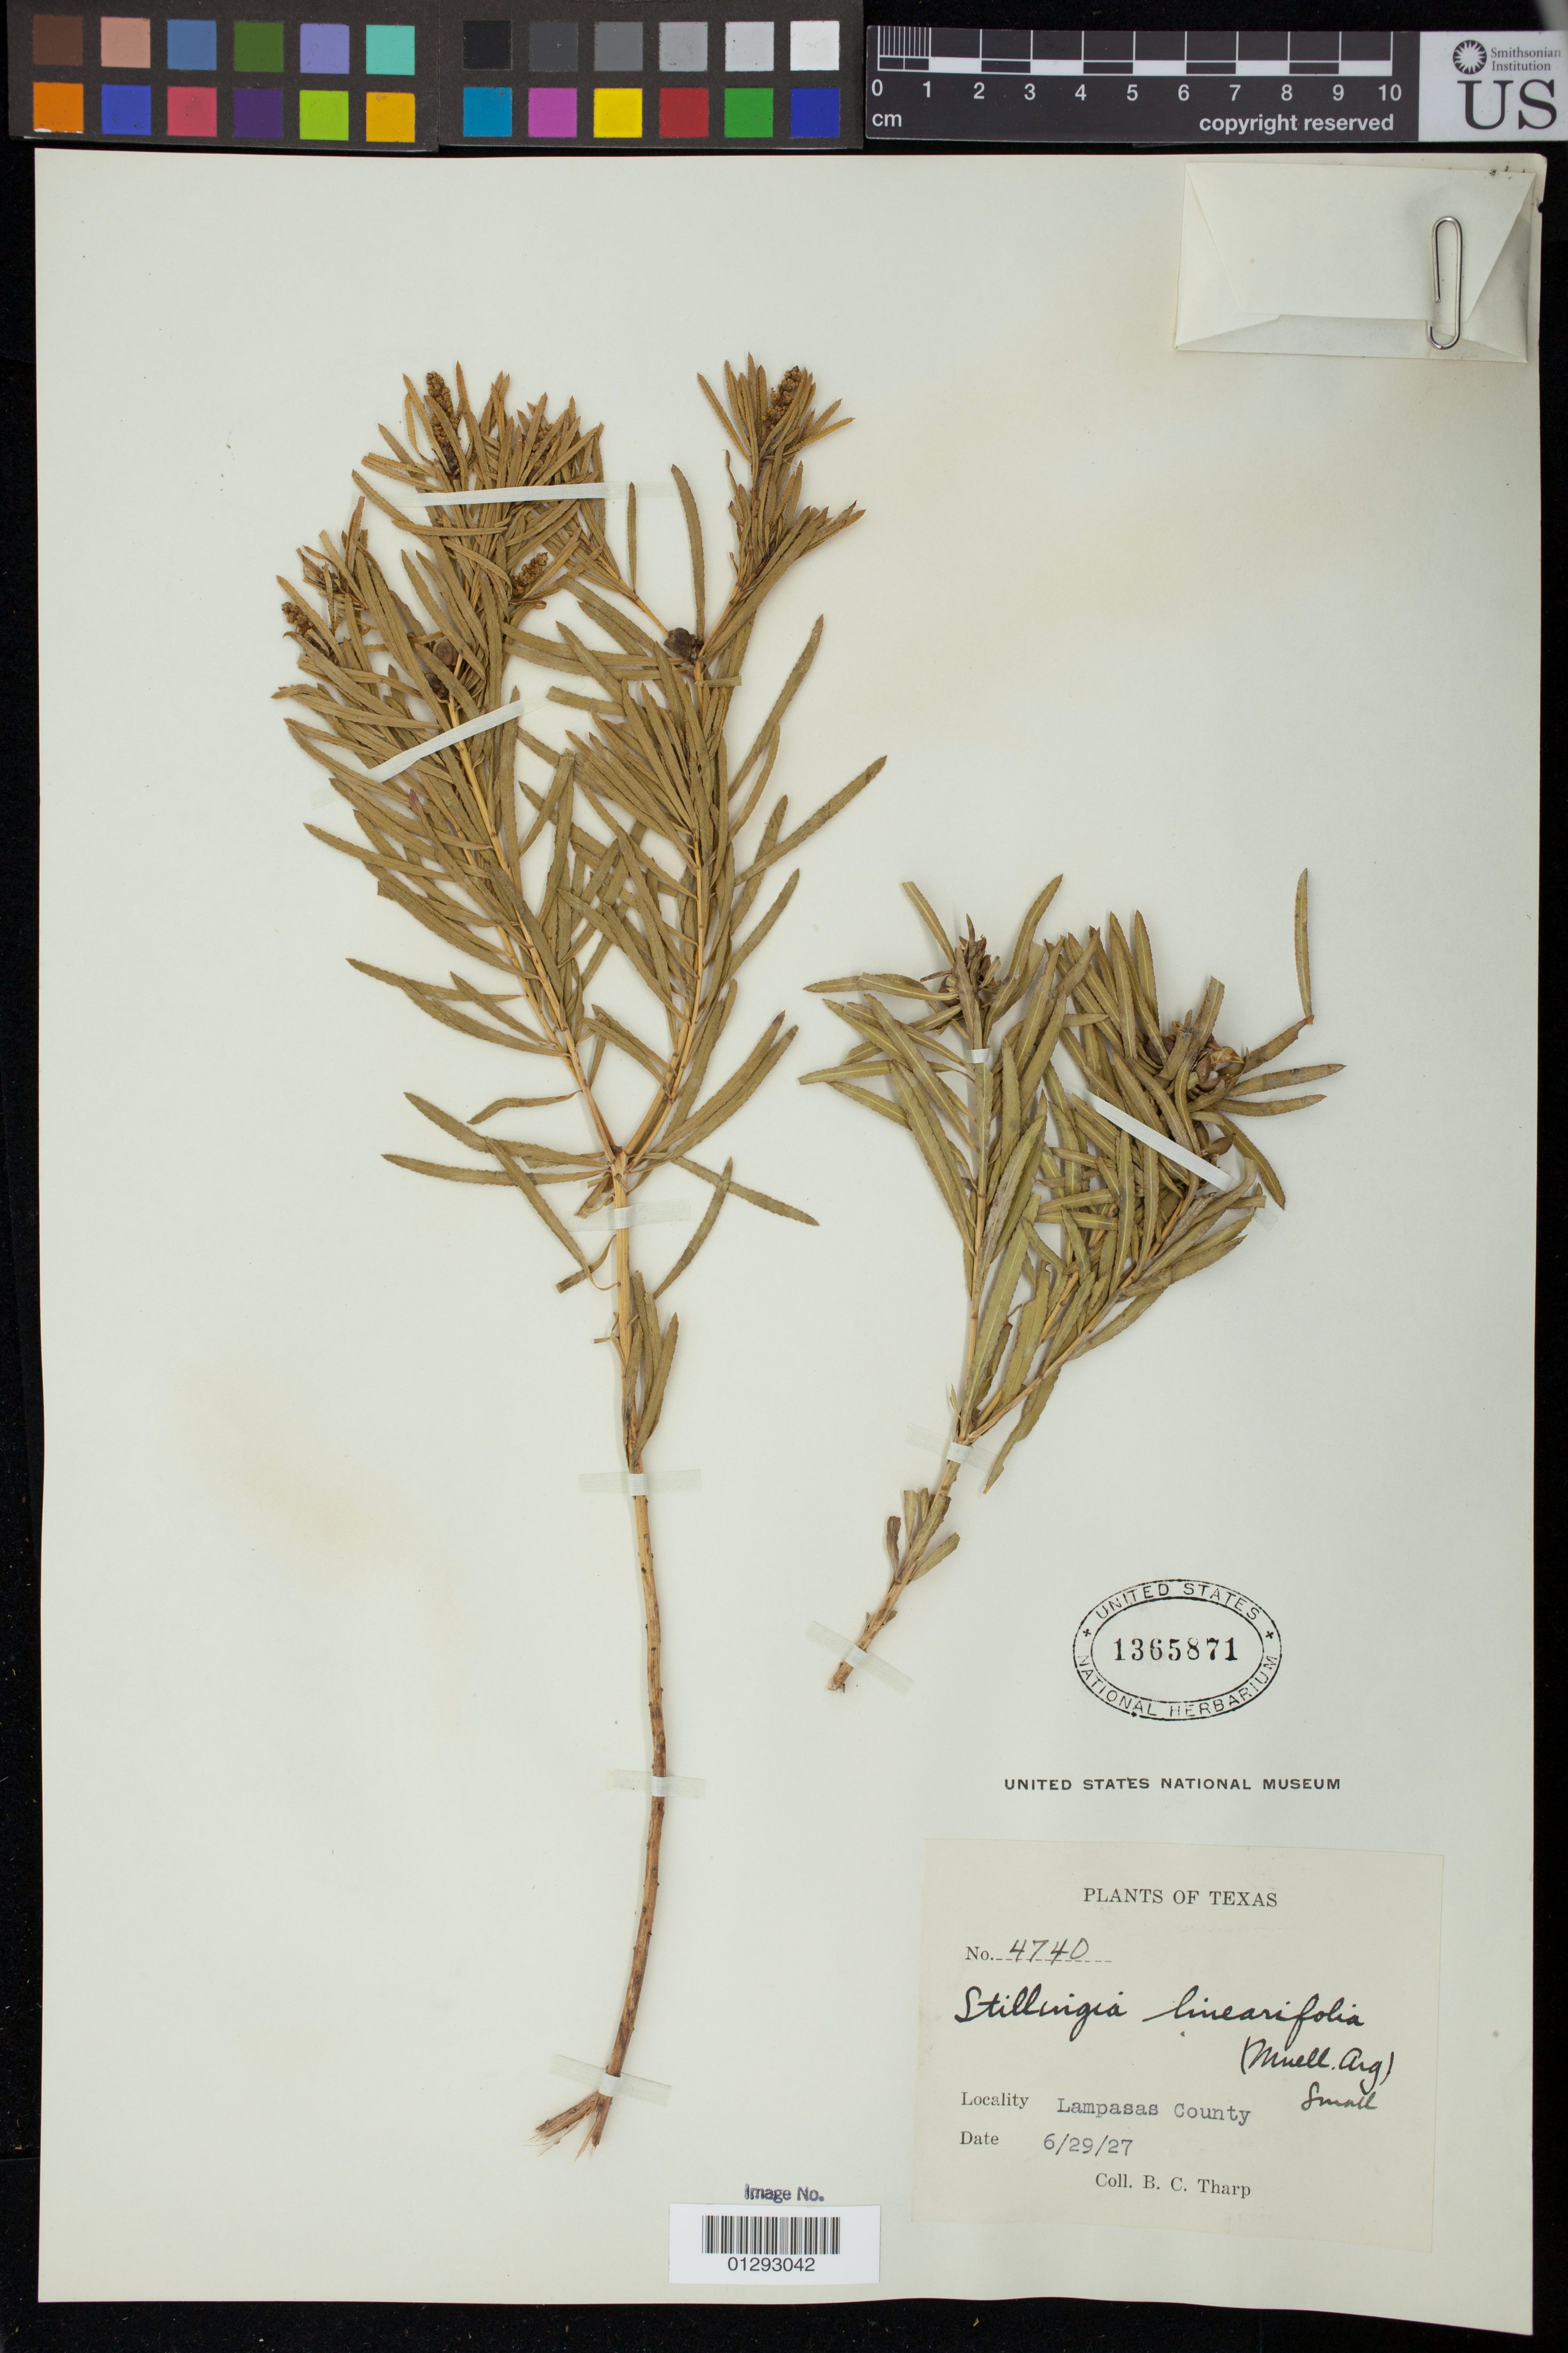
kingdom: Plantae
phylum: Tracheophyta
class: Magnoliopsida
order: Malpighiales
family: Euphorbiaceae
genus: Stillingia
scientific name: Stillingia texana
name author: I.M. Johnst.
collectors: B. C. Tharp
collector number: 4740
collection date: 1927-06-29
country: United States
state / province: Texas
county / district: Lampasas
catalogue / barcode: US 1365871